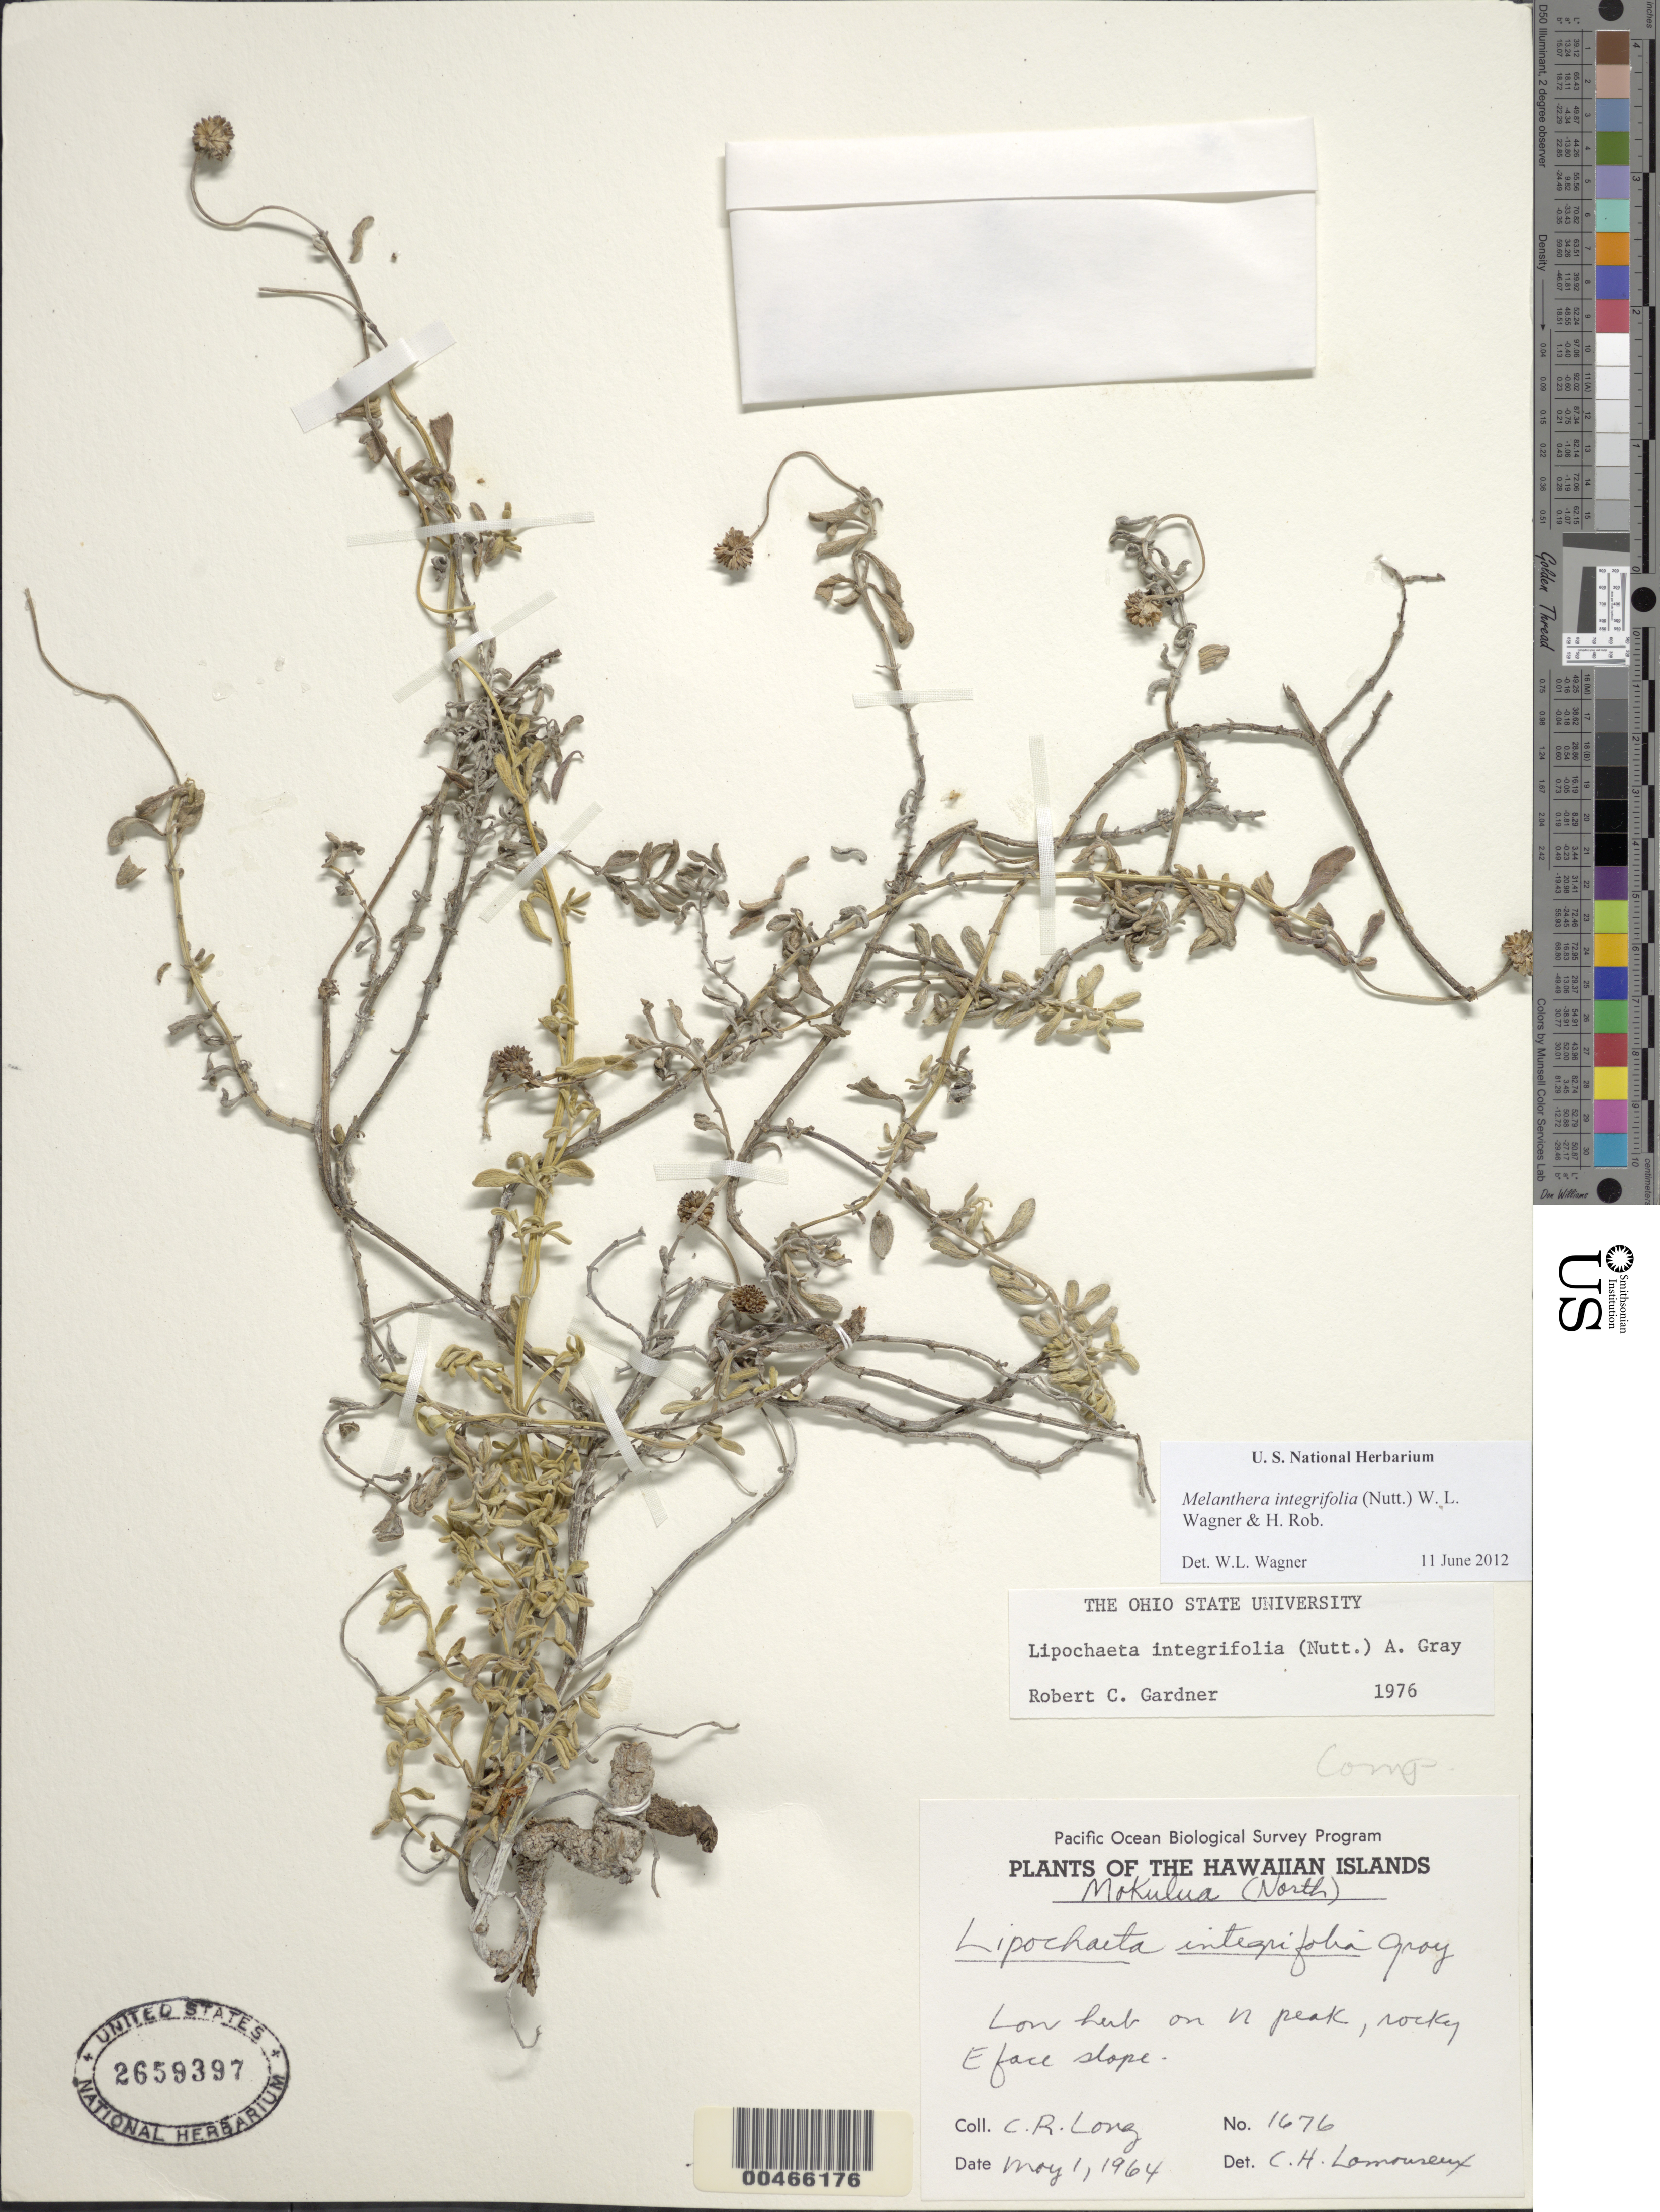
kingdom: Plantae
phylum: Tracheophyta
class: Magnoliopsida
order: Asterales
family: Asteraceae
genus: Wollastonia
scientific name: Wollastonia integrifolia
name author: (Nutt.) Orchard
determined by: Wagner, W. L., (BOT), Smithsonian Institution - National Museum of Natural History (UNITED STATES)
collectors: C. Long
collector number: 1676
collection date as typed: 1 May 1964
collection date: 1964-05-01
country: United States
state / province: Hawaii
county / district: Honolulu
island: Mokulua Islets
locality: on N peak, rocky E face slope, Mokulua (North)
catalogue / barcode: US 2659397